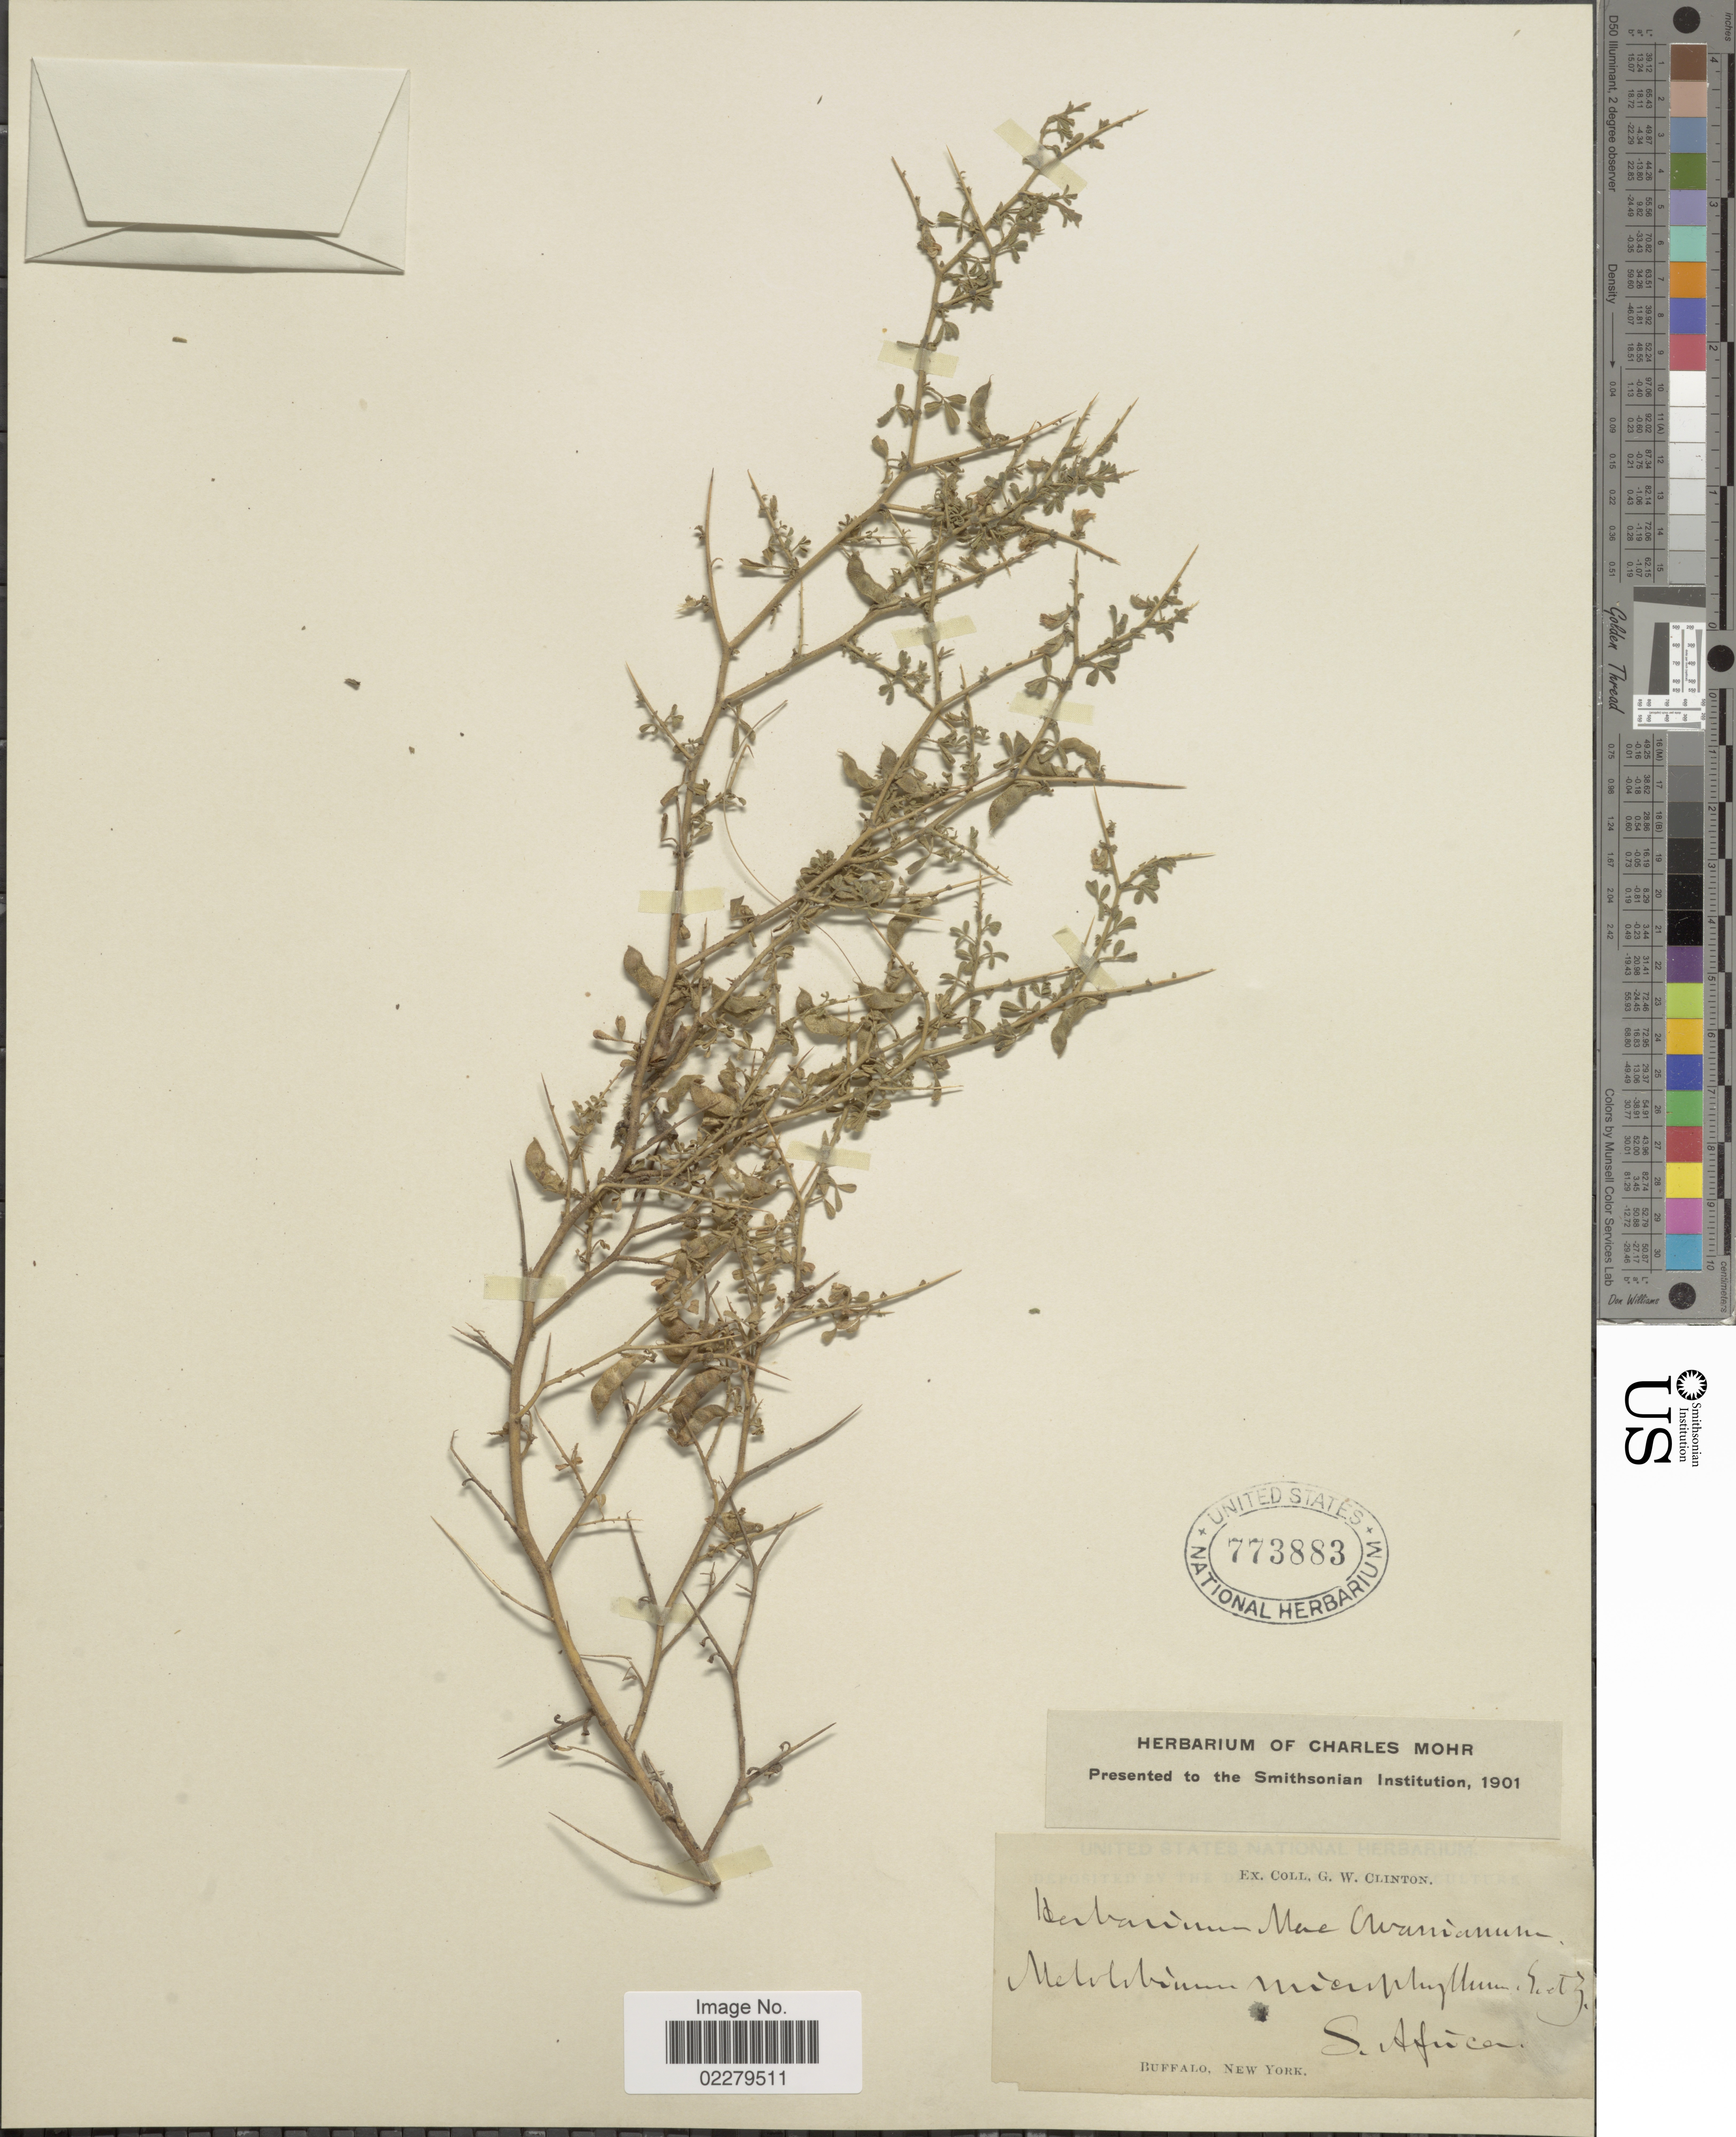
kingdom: Plantae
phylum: Tracheophyta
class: Magnoliopsida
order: Fabales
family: Fabaceae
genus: Melolobium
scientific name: Melolobium microphyllum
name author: Eckl. & Zeyh.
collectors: G. W. Clinton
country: South Africa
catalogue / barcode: US 773883